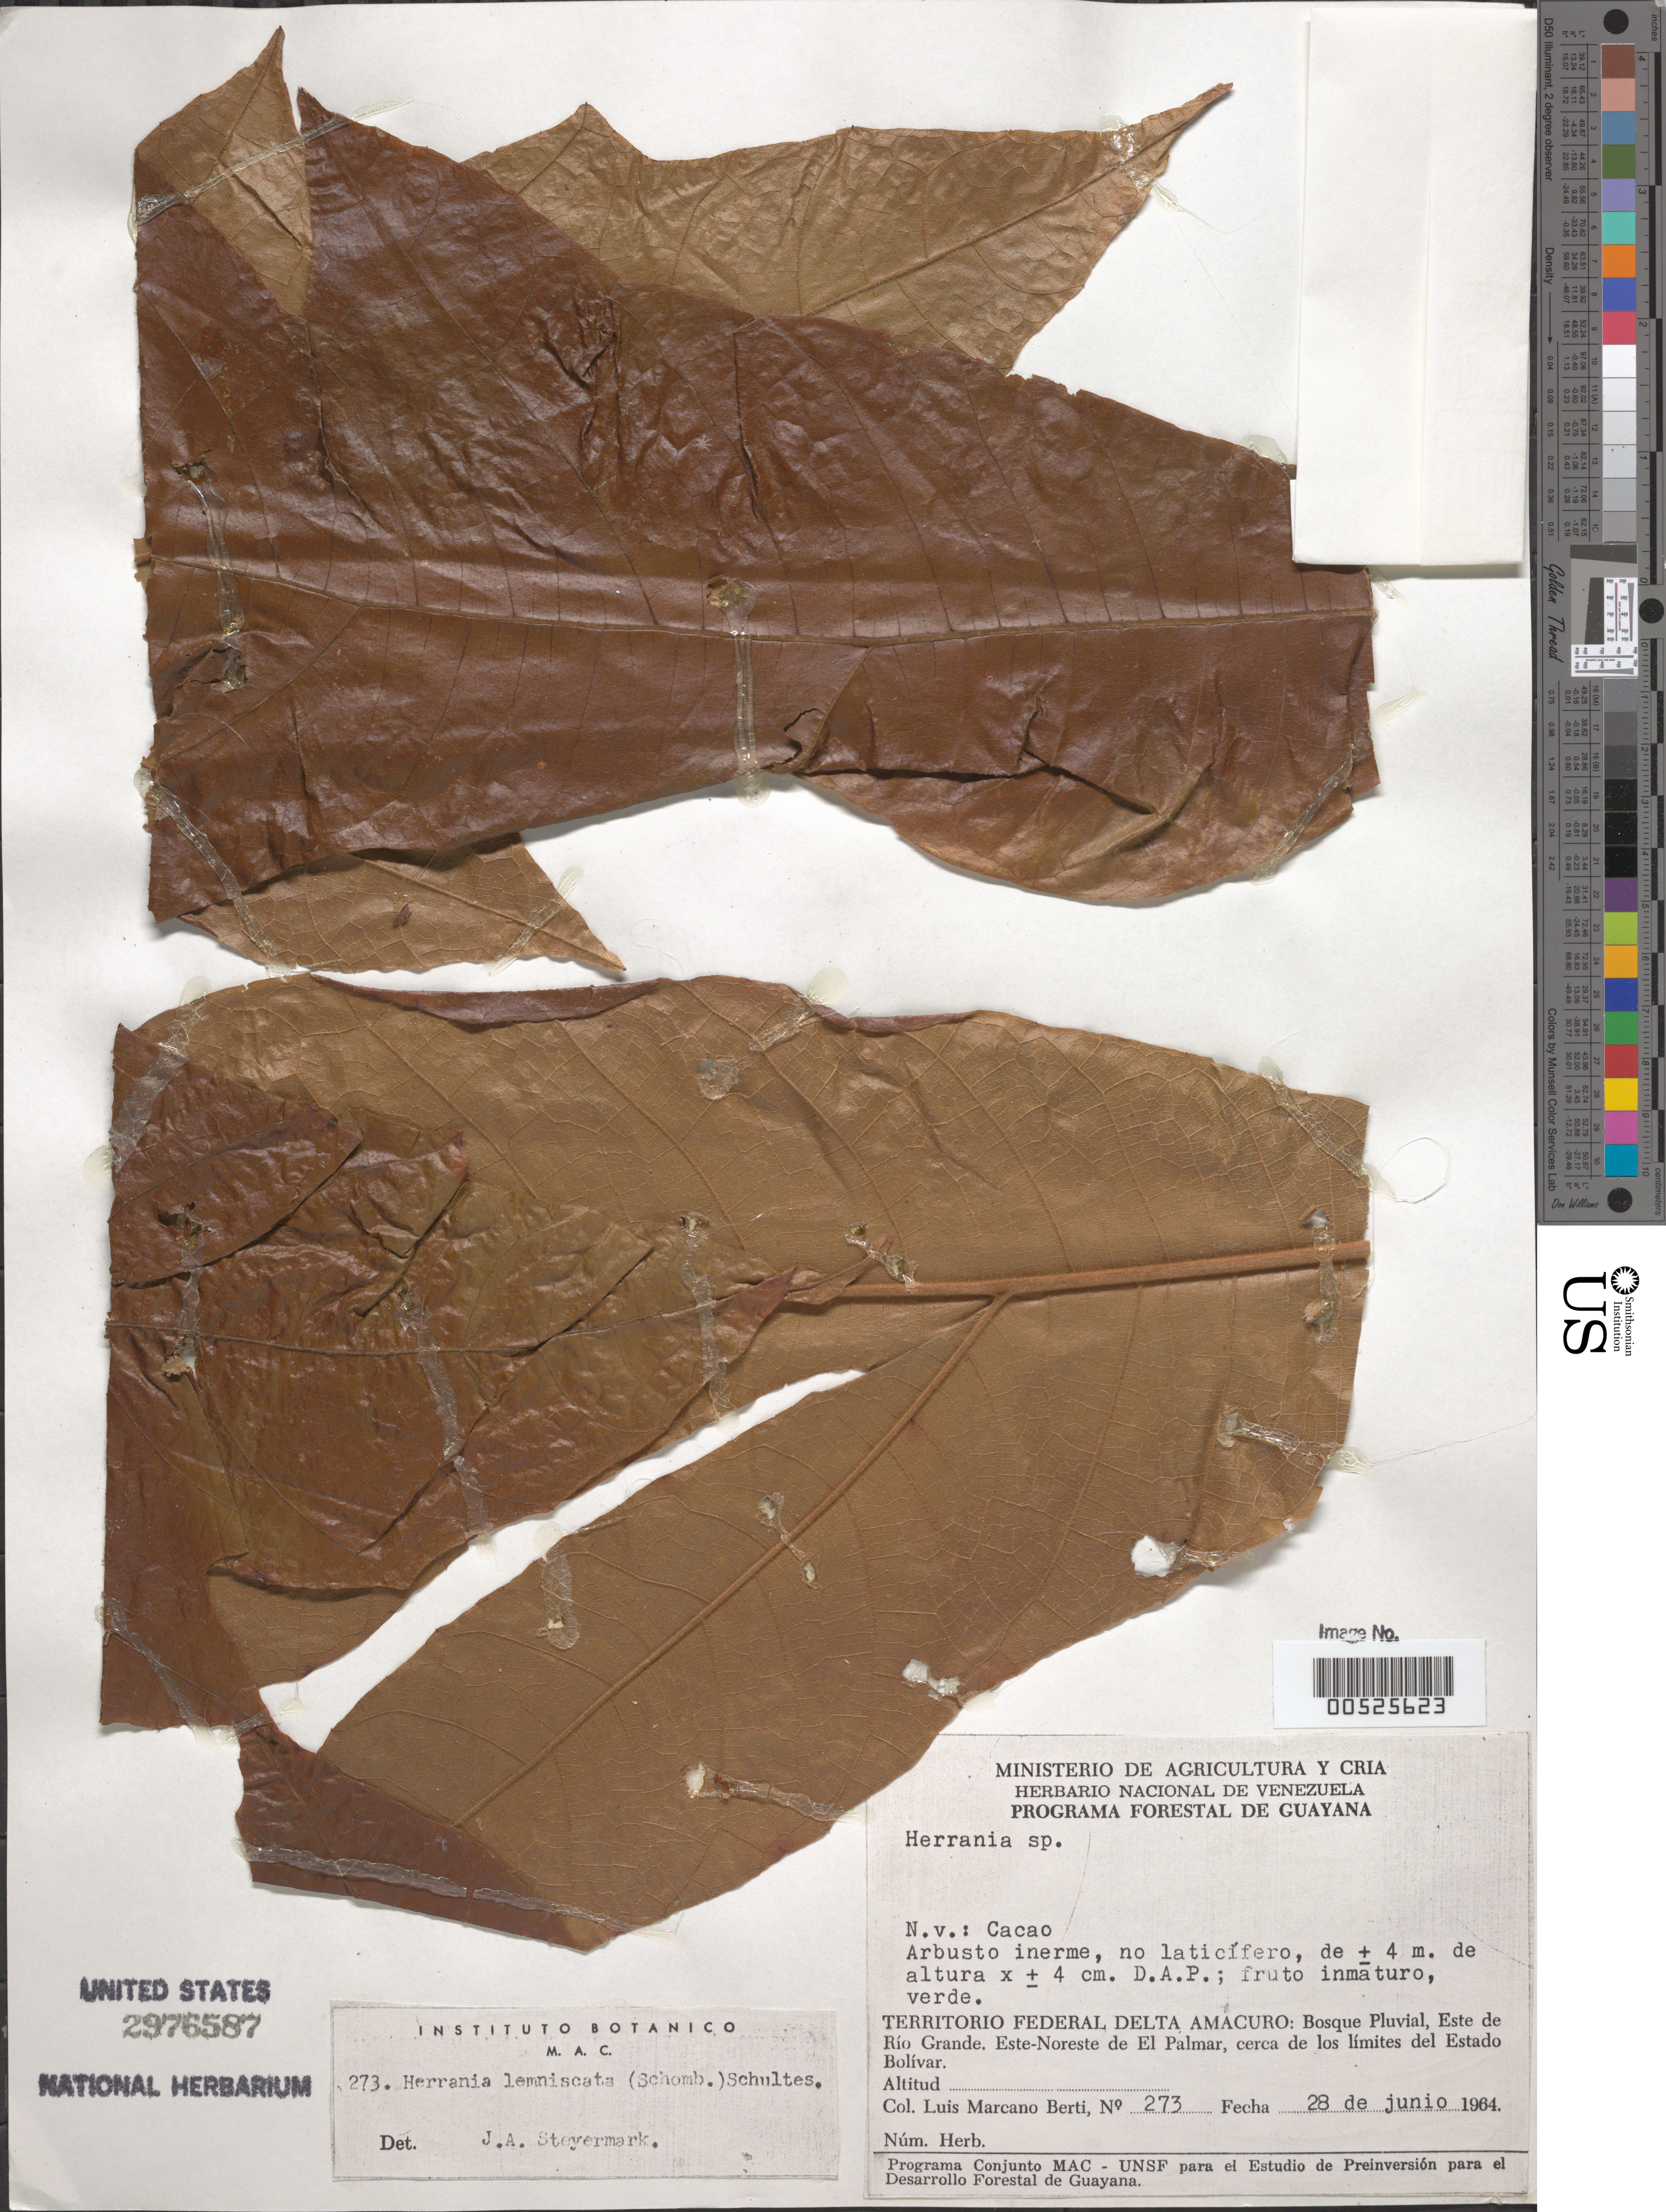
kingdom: Plantae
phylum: Tracheophyta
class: Magnoliopsida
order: Malvales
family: Malvaceae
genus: Theobroma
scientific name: Theobroma lemniscatum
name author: (R.H. Schomb.) Colli-Silva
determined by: Dorr, L. J., (BOT), Smithsonian Institution - National Museum of Natural History (UNITED STATES)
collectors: L. Marcano-Berti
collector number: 273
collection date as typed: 28 Jun 1964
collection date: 1964-06-28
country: Venezuela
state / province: Delta Amacuro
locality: E de Río Grande. ENE de El Palmar, cerca de los límites del Estado Bolívar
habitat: Bosque Pluvial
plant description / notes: Common name: cacao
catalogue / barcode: US 2976587